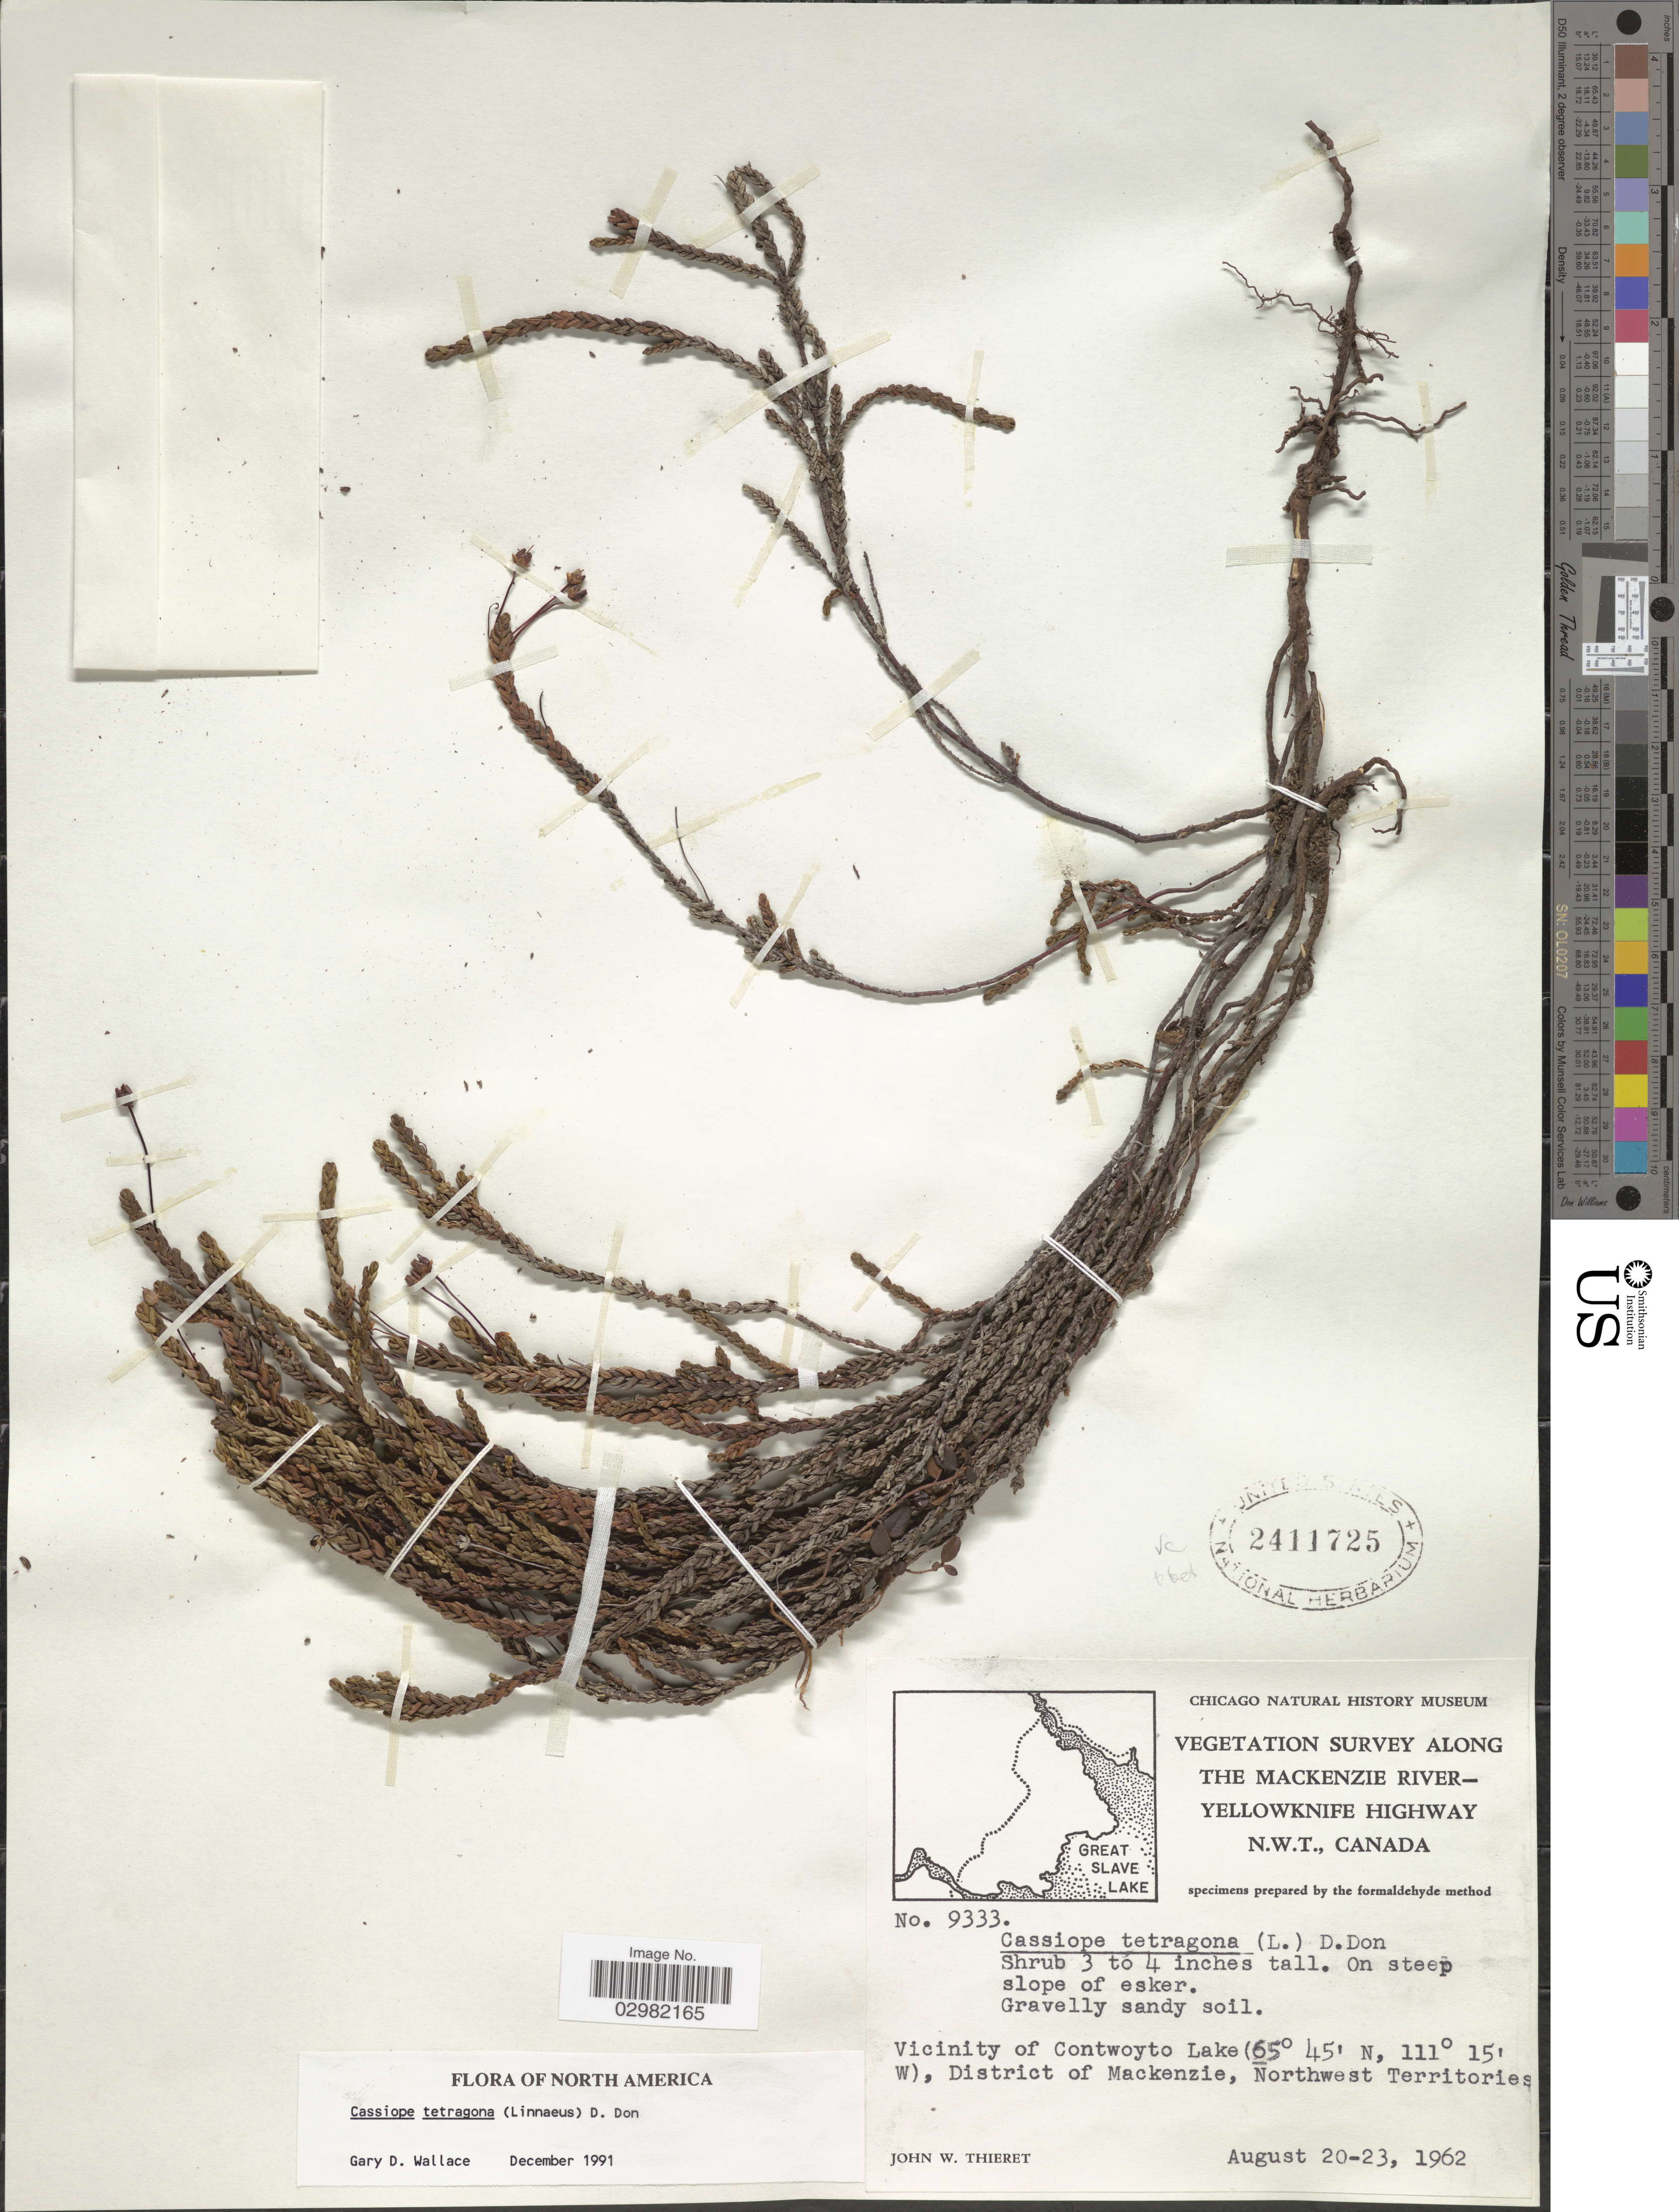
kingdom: Plantae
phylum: Tracheophyta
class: Magnoliopsida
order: Ericales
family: Ericaceae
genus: Cassiope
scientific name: Cassiope tetragona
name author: (L.) D. Don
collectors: J. W. Thieret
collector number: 9333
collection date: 1962-08-20/1962-08-23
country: Canada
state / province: Northwest Territories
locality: The Mackenzie River-Yellowknife Highway. Vicinity of Contwoyto Lake, District of Mackenzie.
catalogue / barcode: US 2411725